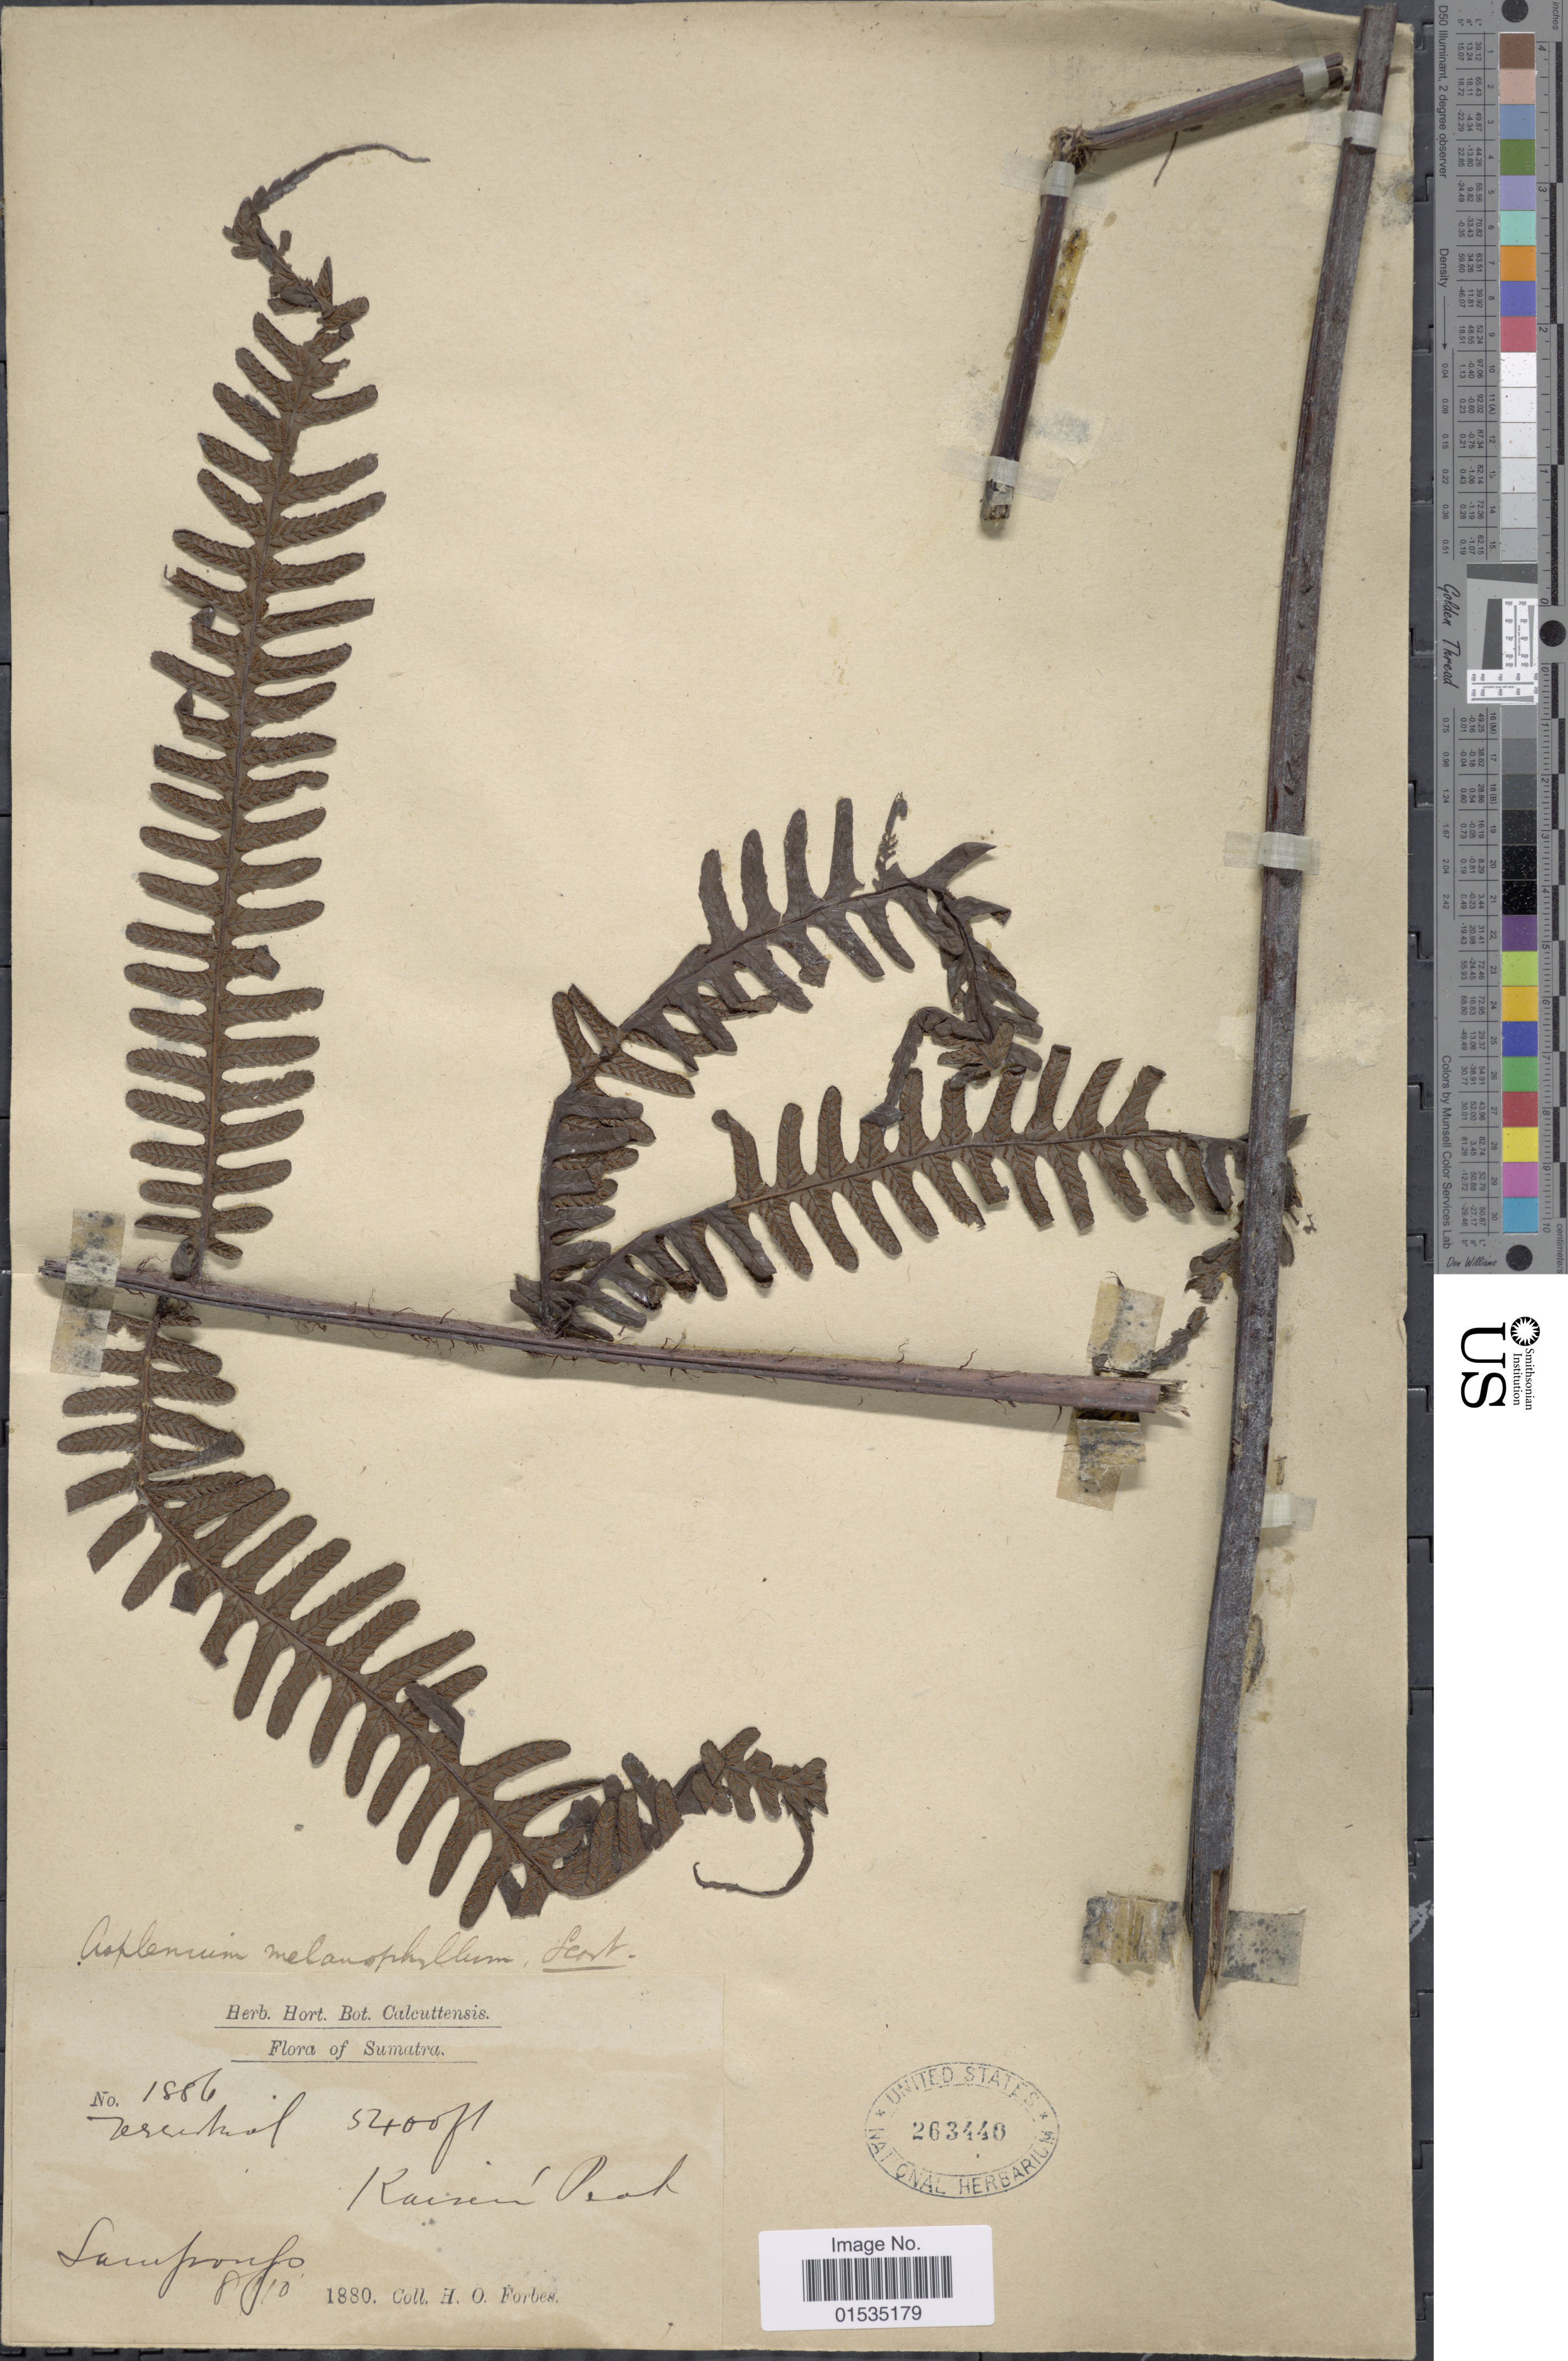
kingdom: Plantae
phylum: Tracheophyta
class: Polypodiopsida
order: Polypodiales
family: Athyriaceae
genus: Diplazium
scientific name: Diplazium sorzogonense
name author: (C. Presl) C. Presl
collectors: H. O. Forbes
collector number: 1886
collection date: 1880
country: Indonesia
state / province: Sumatra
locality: Laupoufo [interpreted]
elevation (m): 1646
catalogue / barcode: US 263440